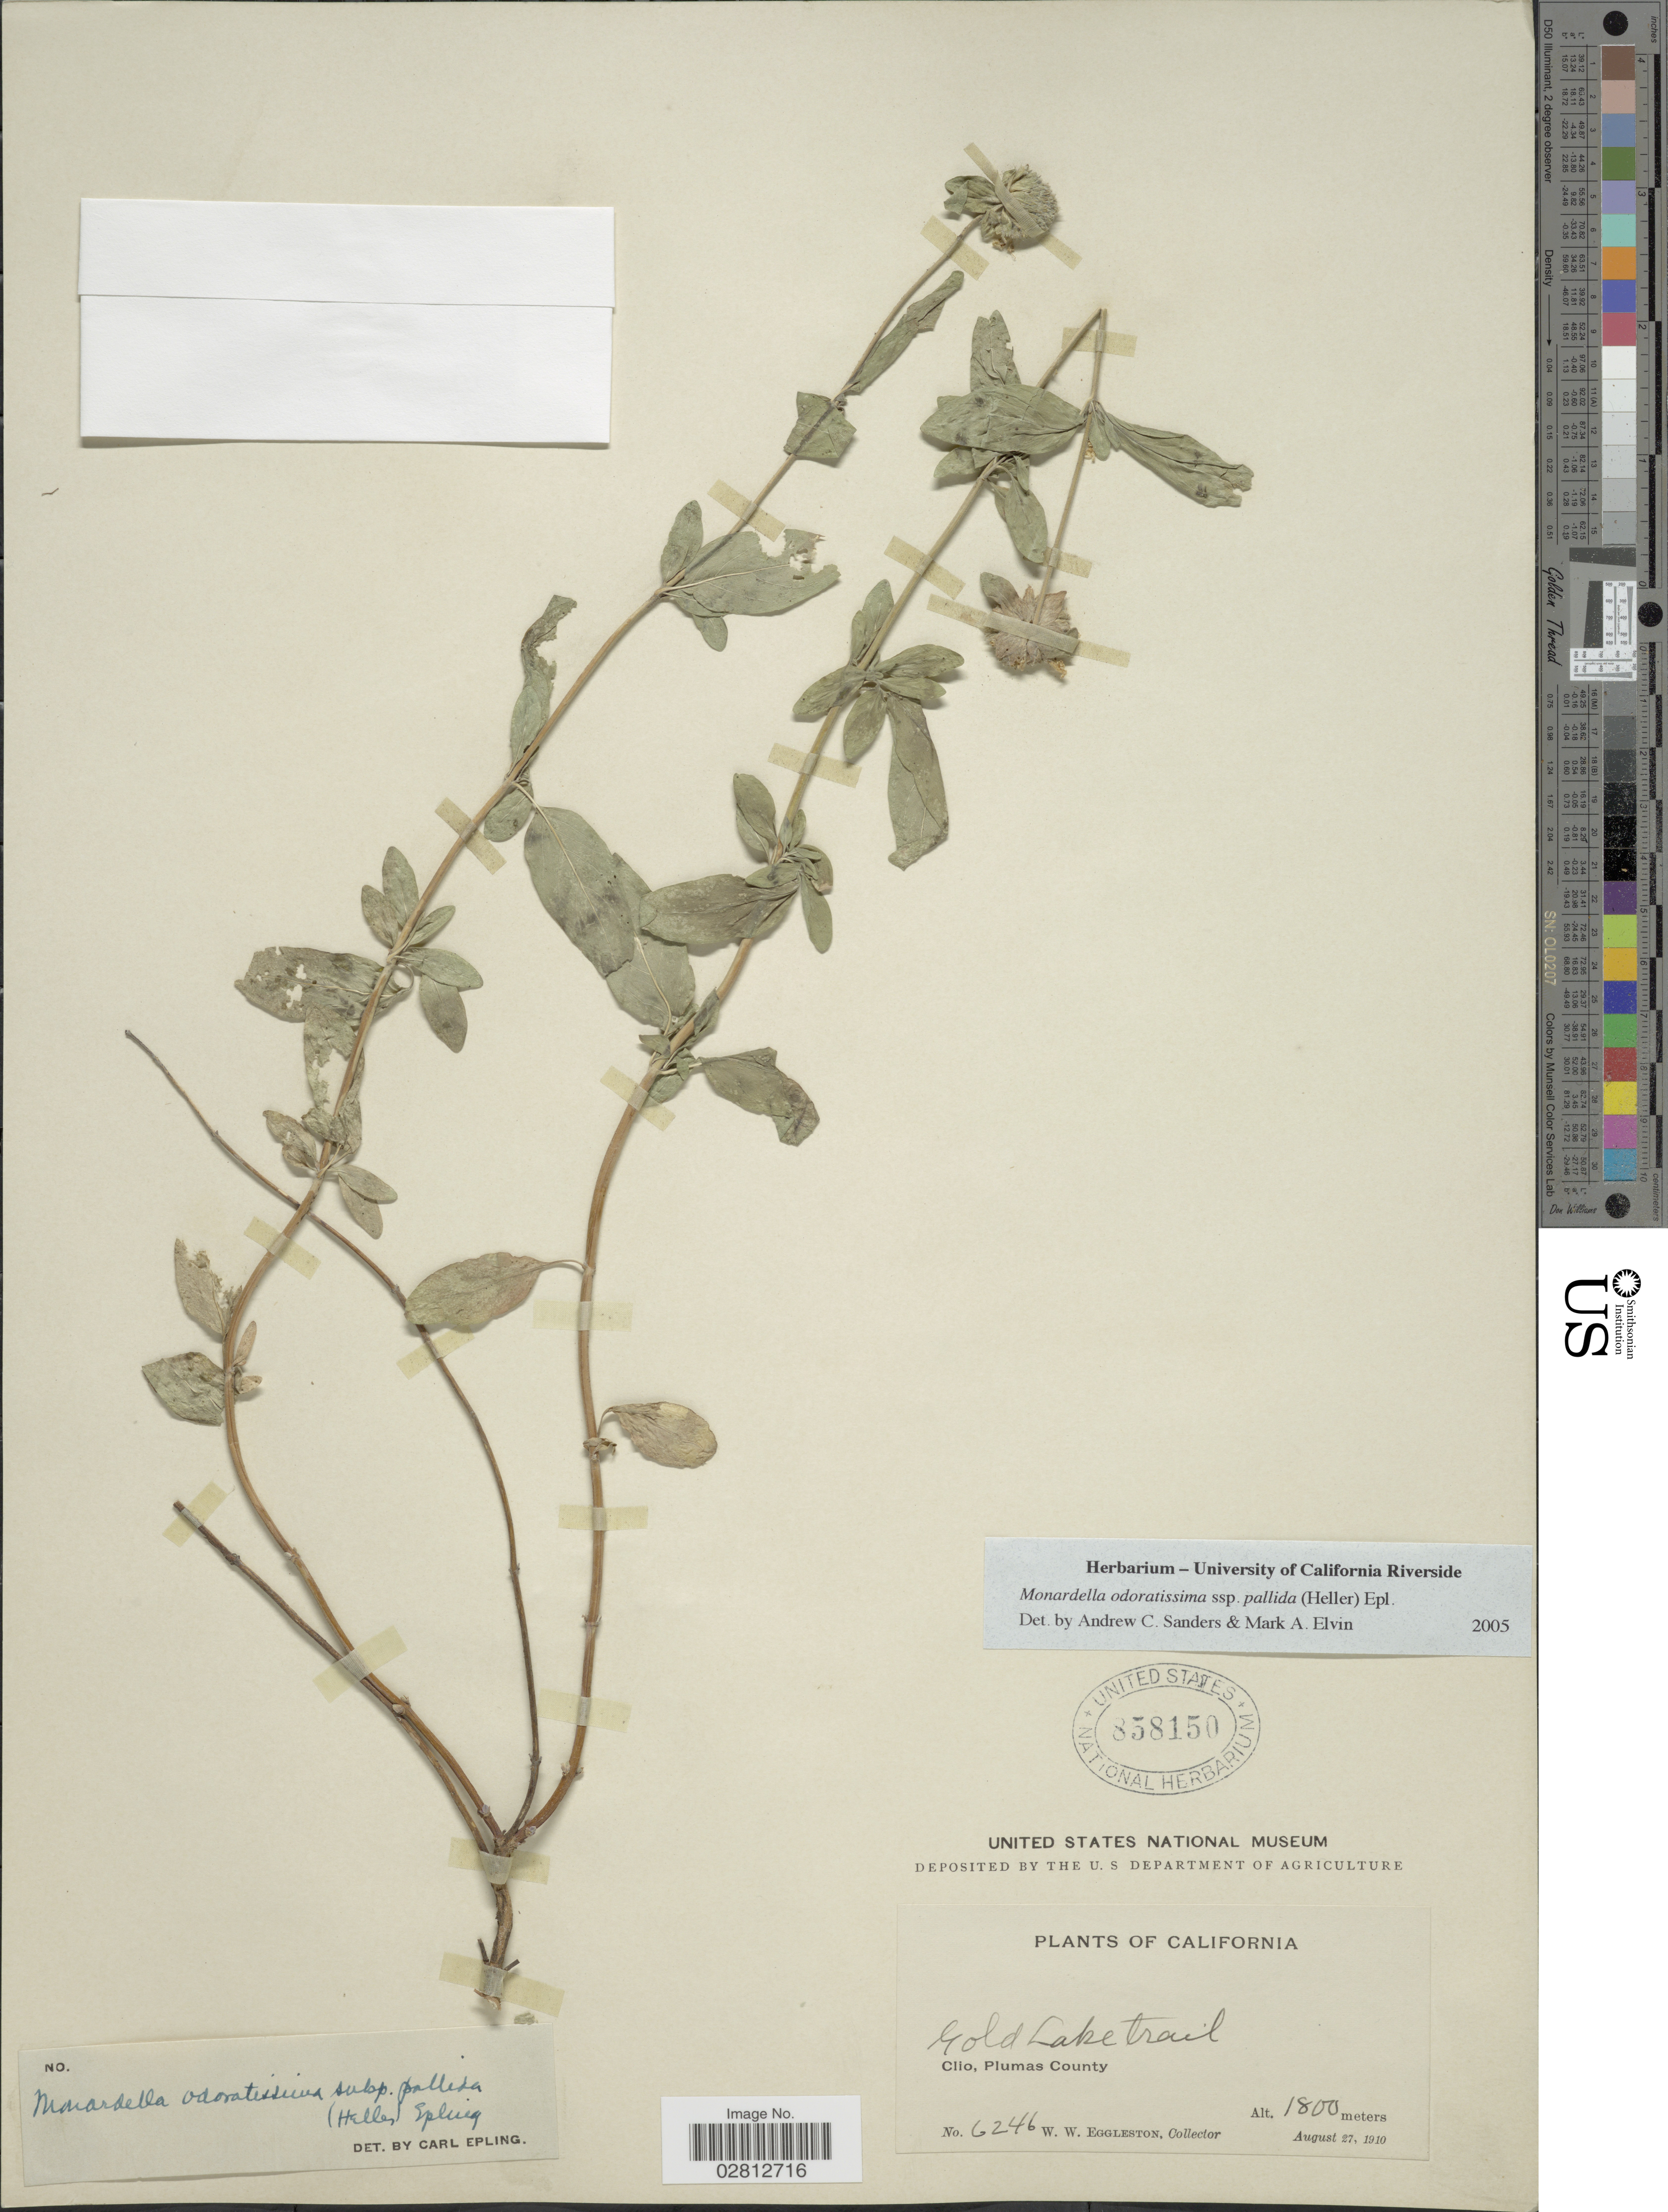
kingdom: Plantae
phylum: Tracheophyta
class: Magnoliopsida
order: Lamiales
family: Lamiaceae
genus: Monardella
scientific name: Monardella odoratissima subsp. pallida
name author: (A. Heller) Epling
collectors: W. W. Eggleston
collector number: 6246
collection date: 1910-08-27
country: United States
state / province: California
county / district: Plumas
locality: Gold Lake trail, Clio, Plumas County.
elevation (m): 1800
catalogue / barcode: US 858150